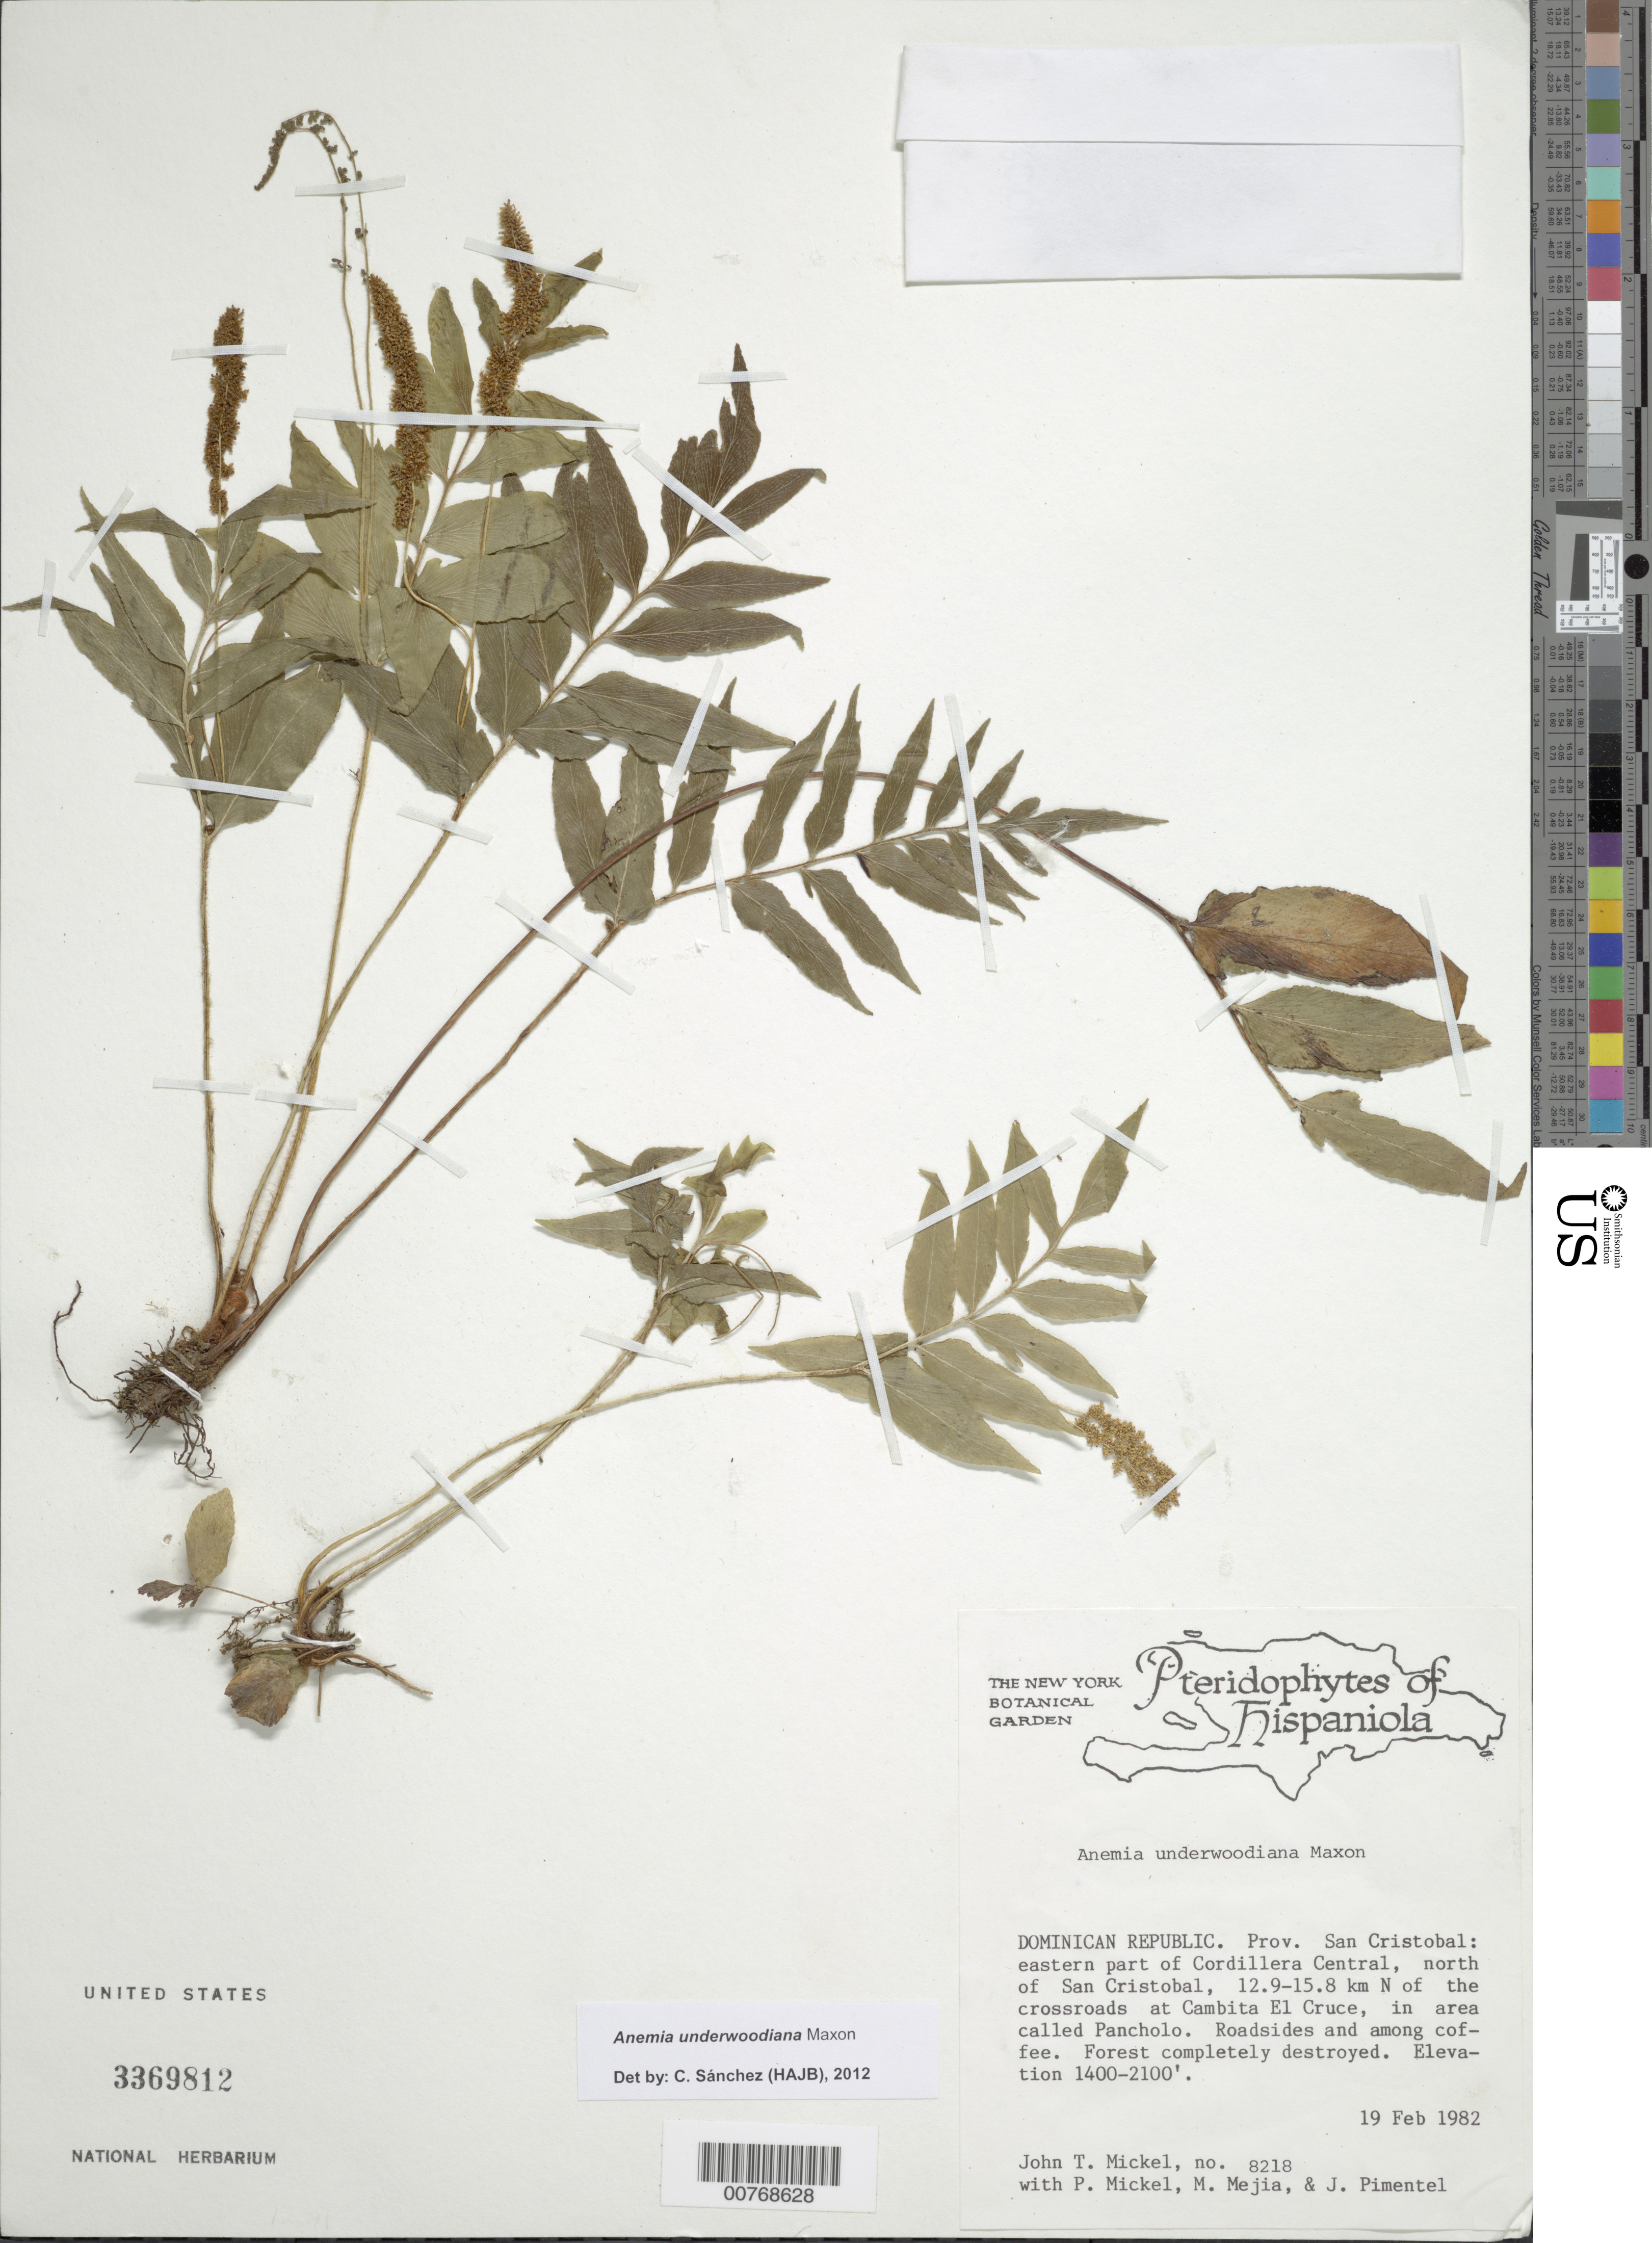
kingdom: Plantae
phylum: Tracheophyta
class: Polypodiopsida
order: Schizaeales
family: Anemiaceae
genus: Anemia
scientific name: Anemia underwoodiana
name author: Maxon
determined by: Mickel, J. T., (NY), New York Botanical Garden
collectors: J. T. Mickel, P. Mickel, M. Mejia & J. Pimentel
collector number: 8218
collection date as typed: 19 Feb 1982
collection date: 1982-02-19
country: Dominican Republic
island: Hispaniola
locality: San Cristobal, eastern part of Cordillera Central, N of San Cristobal, 12.9-15.8 km N of the crossroads at Cambita El Cruce, in area called Pancholo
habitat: Forest completely destroyed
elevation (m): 427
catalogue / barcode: US 3369812